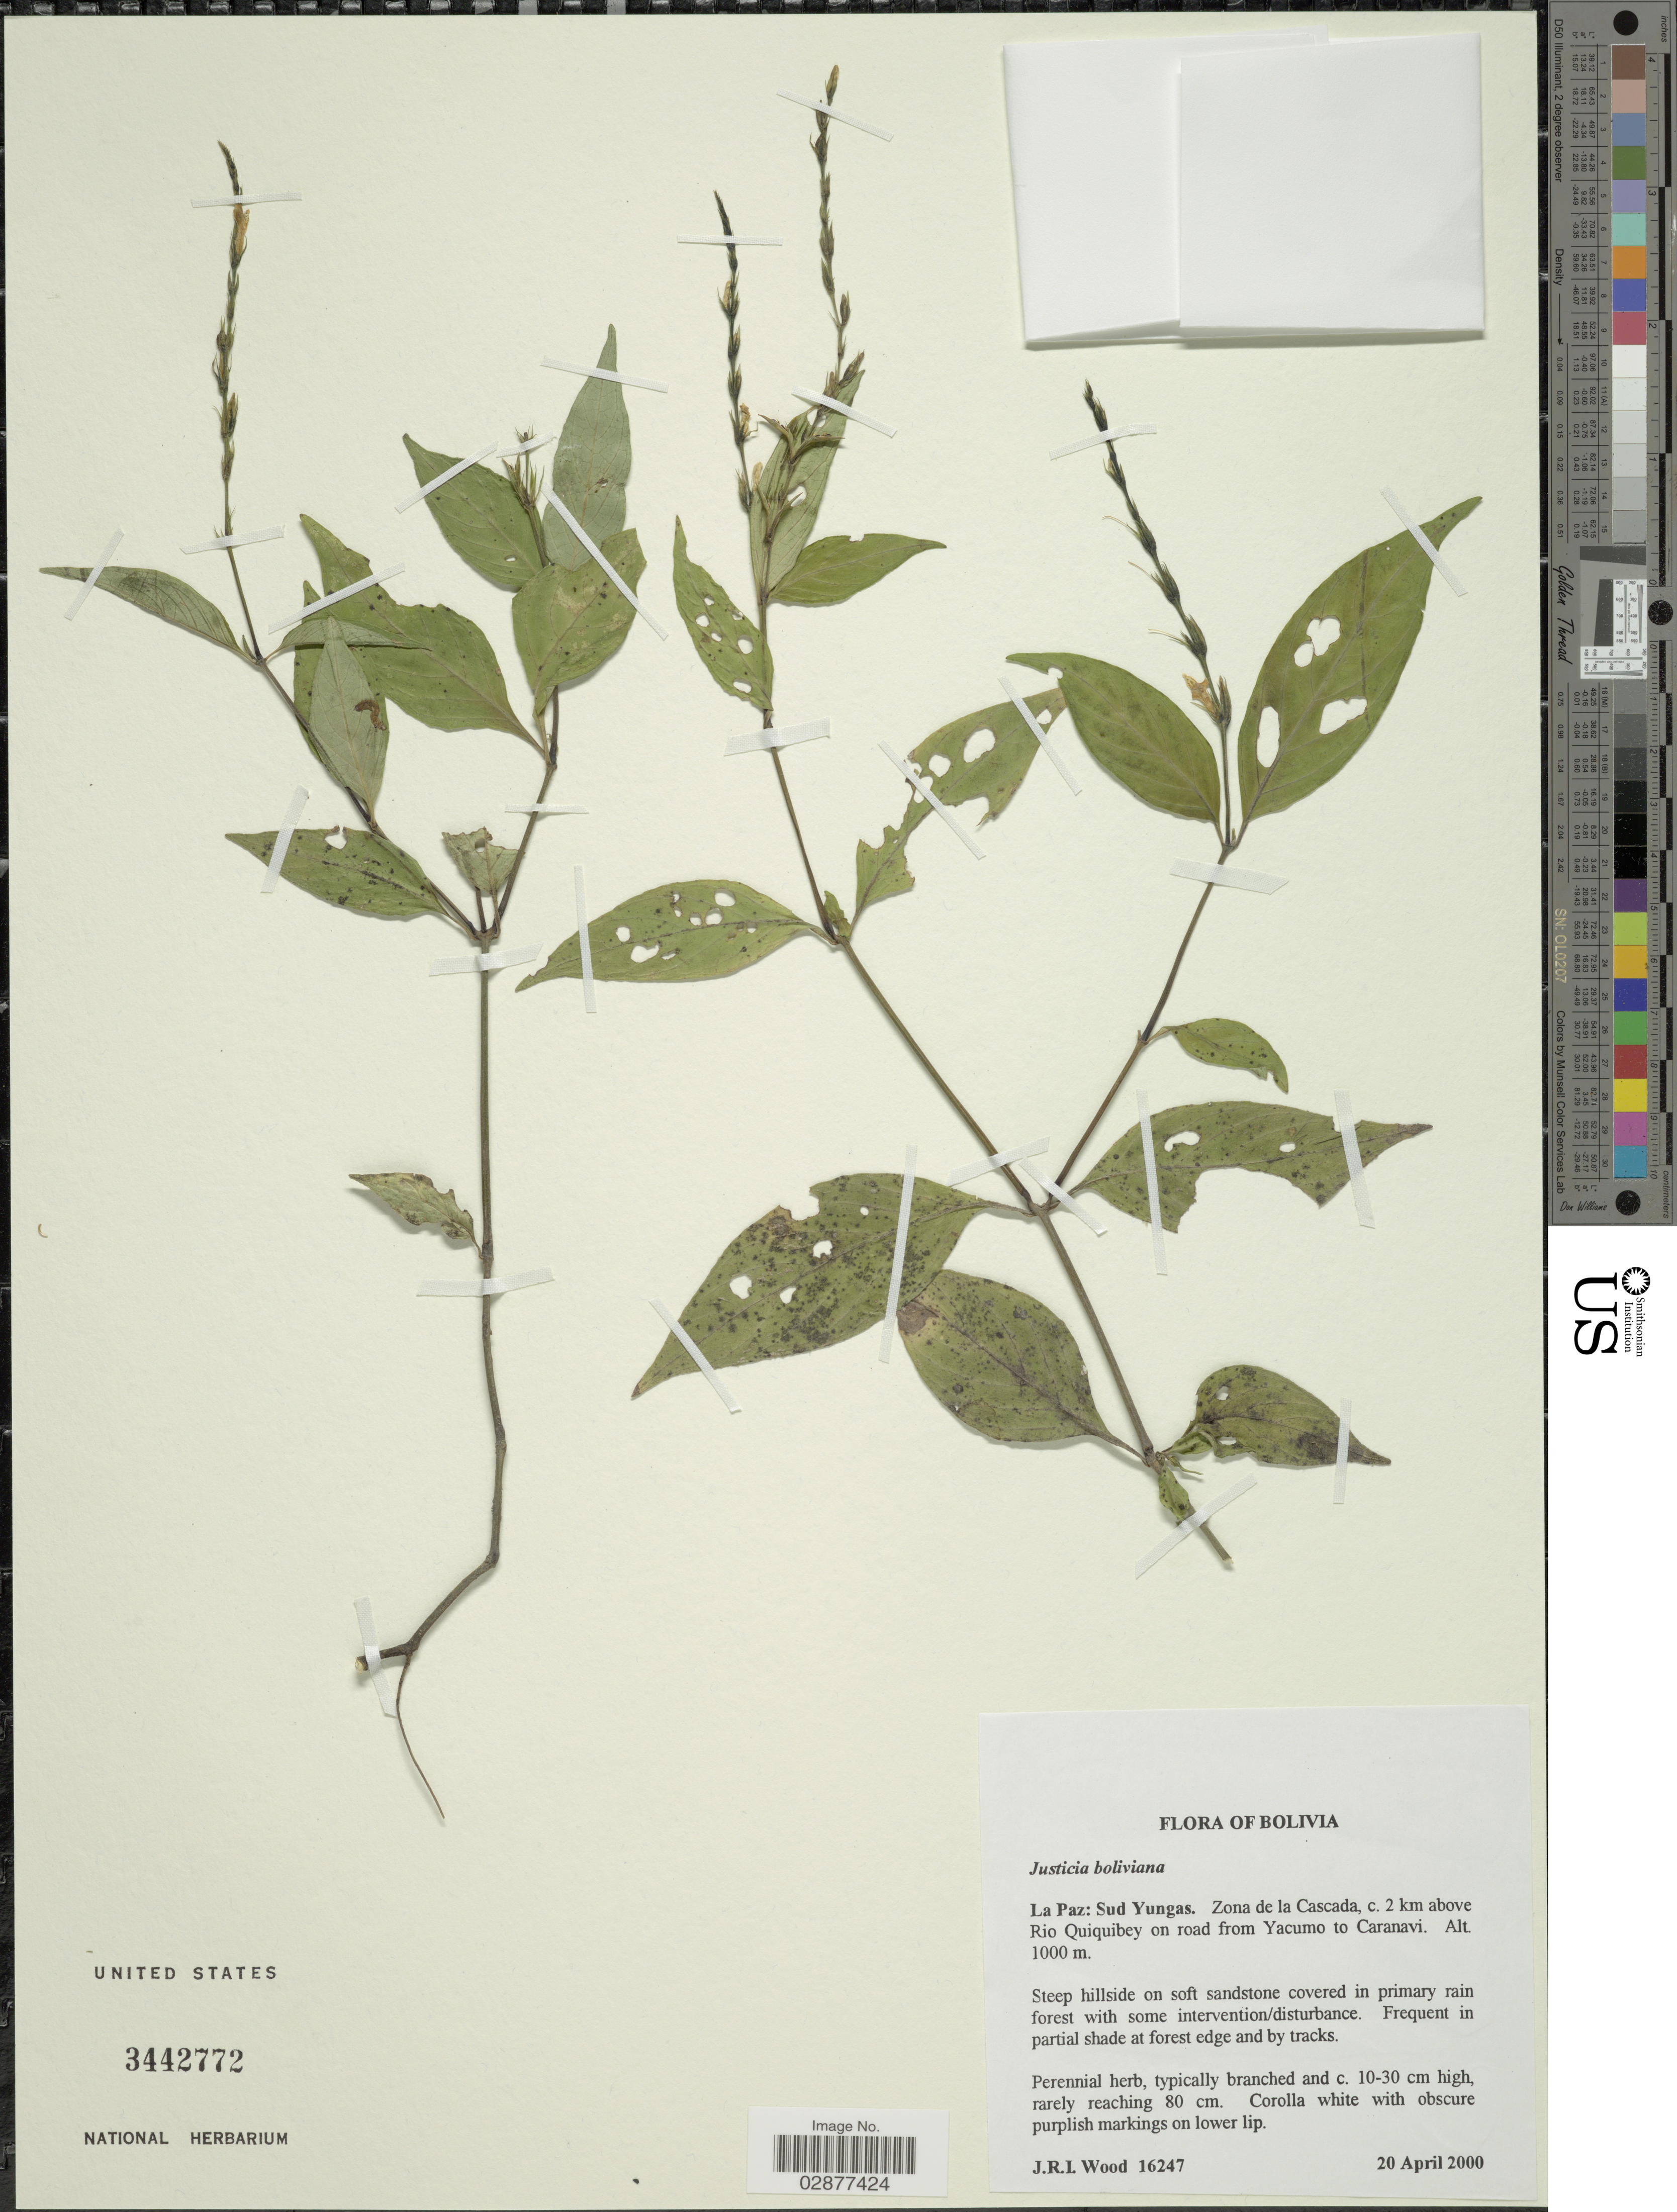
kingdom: Plantae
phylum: Tracheophyta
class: Magnoliopsida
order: Lamiales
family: Acanthaceae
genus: Justicia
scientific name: Justicia boliviana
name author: Rusby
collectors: J. R. I. Wood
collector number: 16247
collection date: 2000-04-20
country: Bolivia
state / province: La Paz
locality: Sud Yungas. Zona de la Cascada, c. 2 km above Rio Quiquibey on road from Yacumo to Caranavi.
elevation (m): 1000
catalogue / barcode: US 3442772